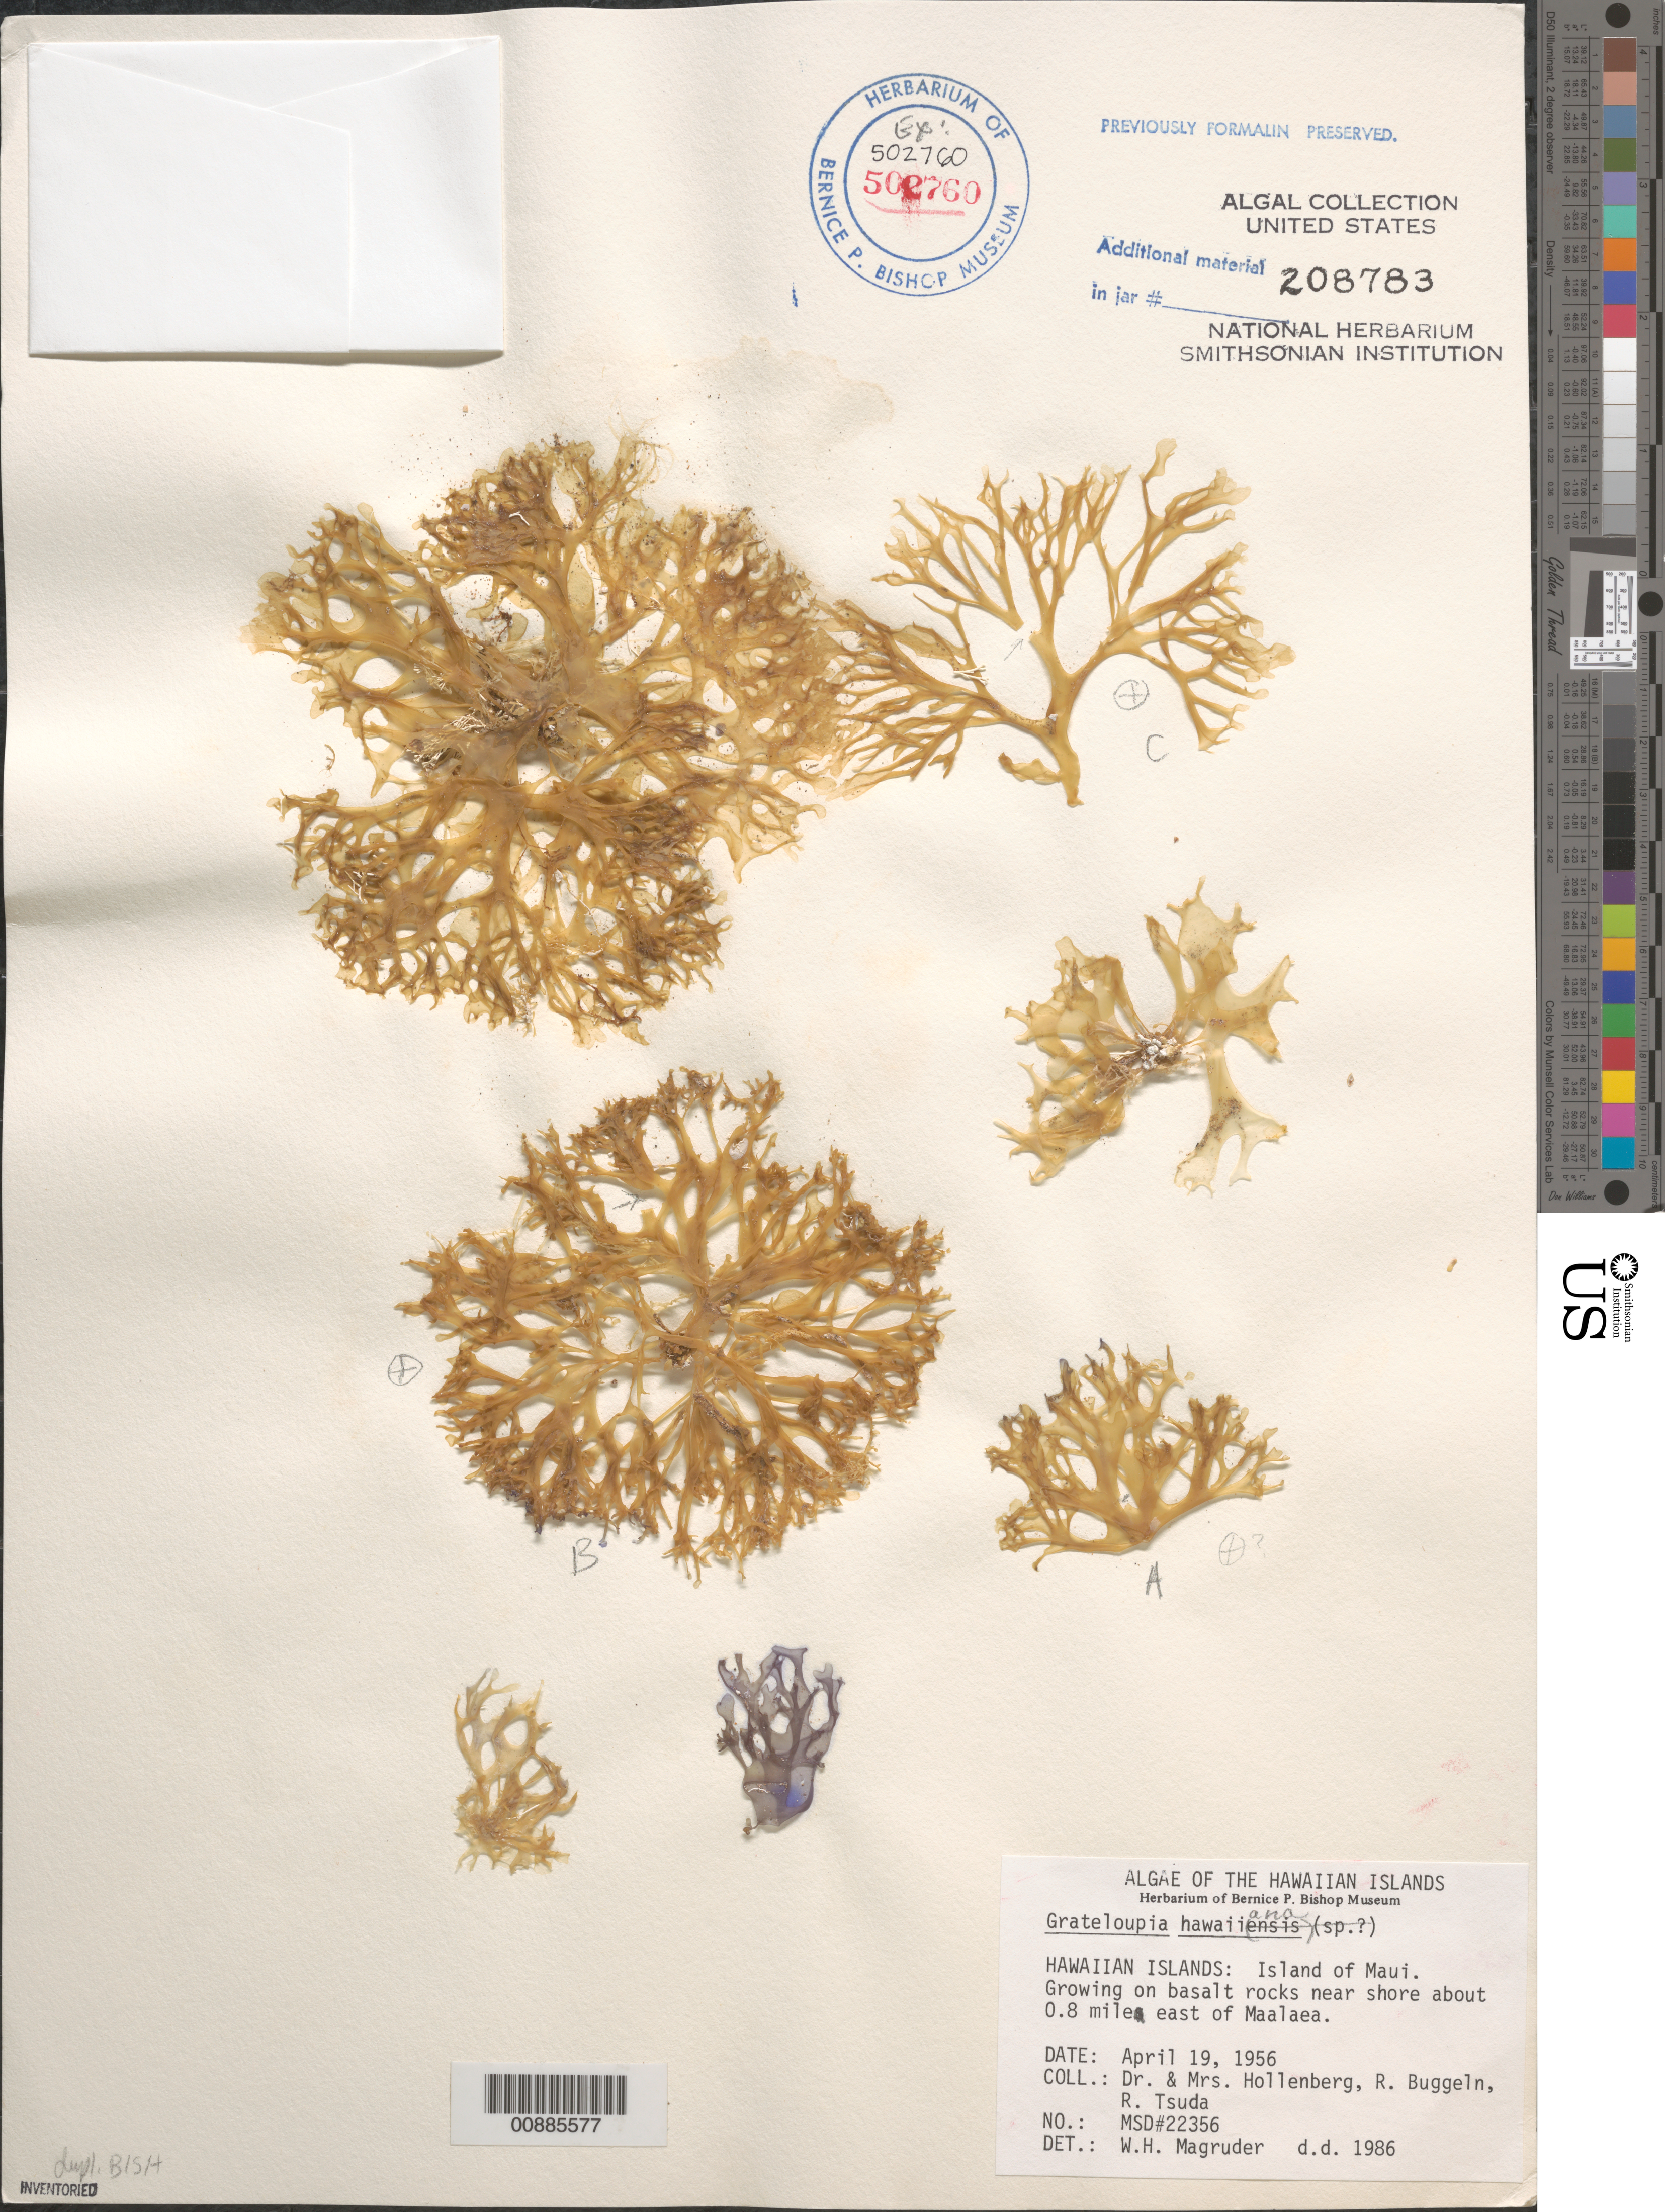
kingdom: Plantae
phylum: Rhodophyta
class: Florideophyceae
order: Halymeniales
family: Halymeniaceae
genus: Grateloupia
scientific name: Grateloupia hawaiiana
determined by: Magruder, W. H.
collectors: G. Hollenberg, M. Hollenberg, R. Buggeln & R. Tsuda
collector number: MSD 22356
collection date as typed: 19 Apr 1956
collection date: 1956-04-19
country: United States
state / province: Hawaii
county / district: Maui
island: Maui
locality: Ca. 0.8 mile east of Maalaea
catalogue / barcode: US 208783